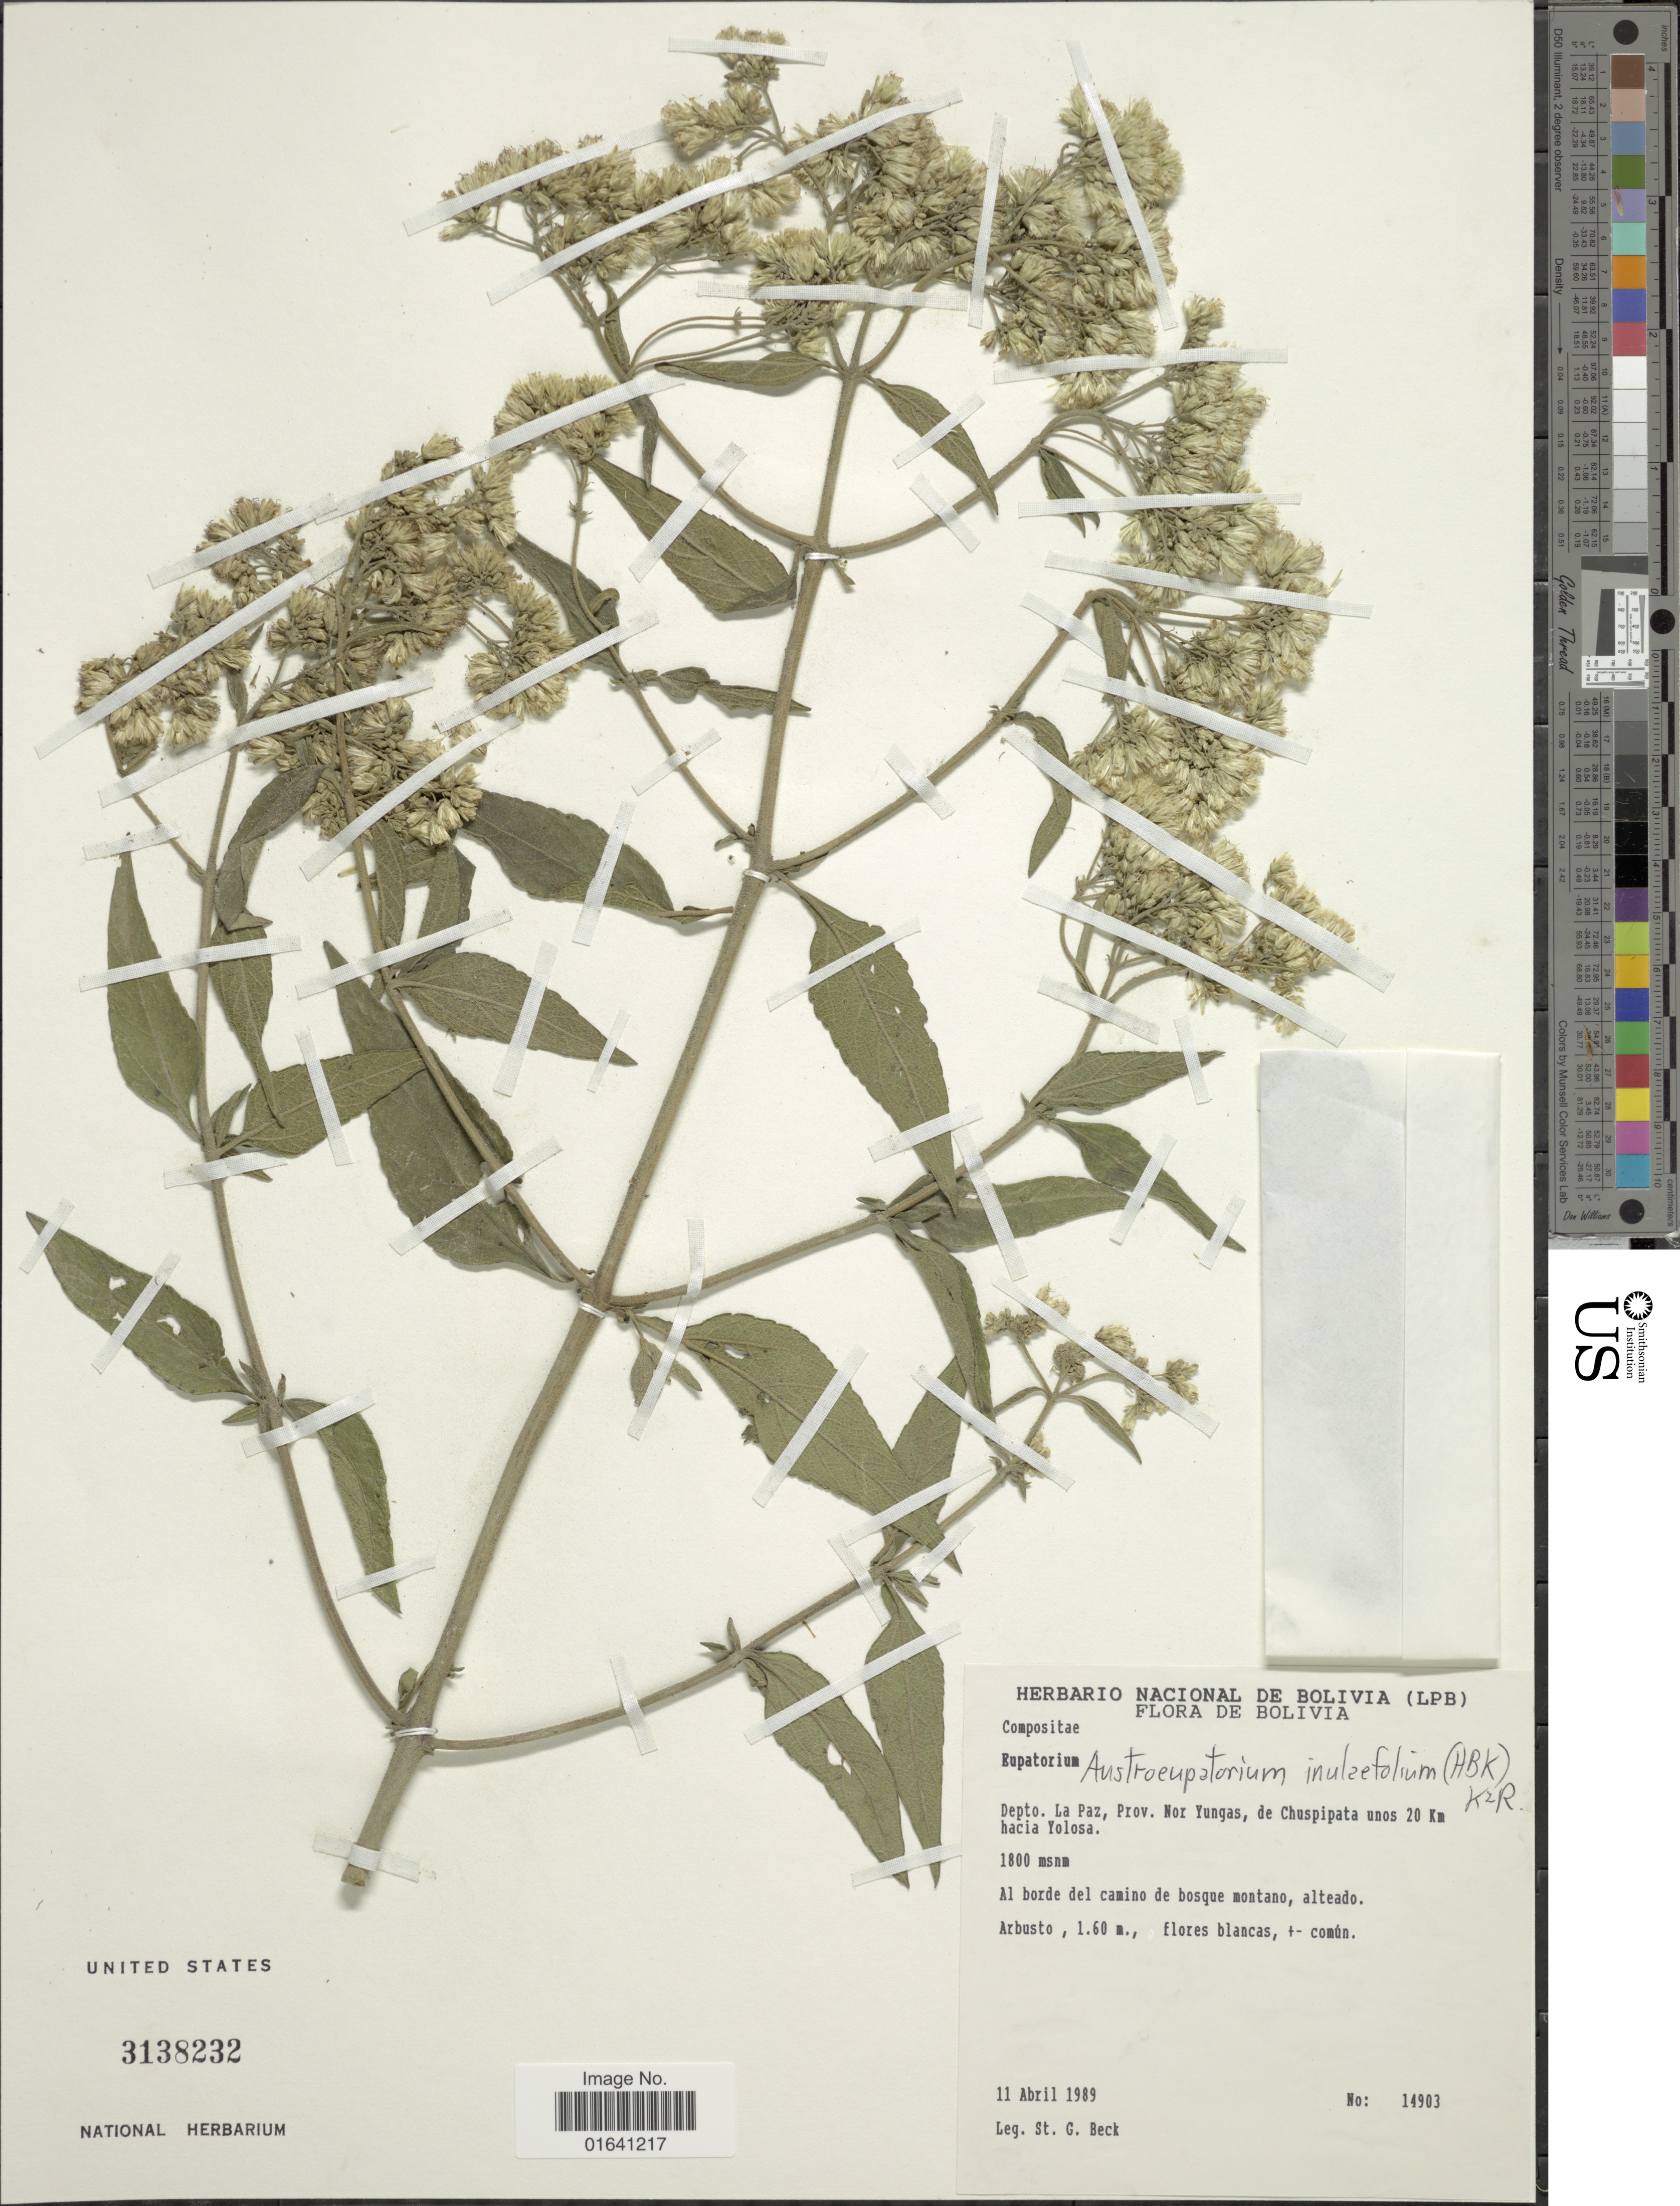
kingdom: Plantae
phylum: Tracheophyta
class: Magnoliopsida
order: Asterales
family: Asteraceae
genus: Austroeupatorium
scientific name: Austroeupatorium inulaefolium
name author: (Kunth) R.M. King & H. Rob.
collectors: S. G. Beck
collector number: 14903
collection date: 1989-04-11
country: Bolivia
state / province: La Paz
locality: Depto. La Paz, Prov. Nor Yungas, de Chusipata unos 20 Km hacia Yolosa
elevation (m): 1800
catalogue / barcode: US 3138232